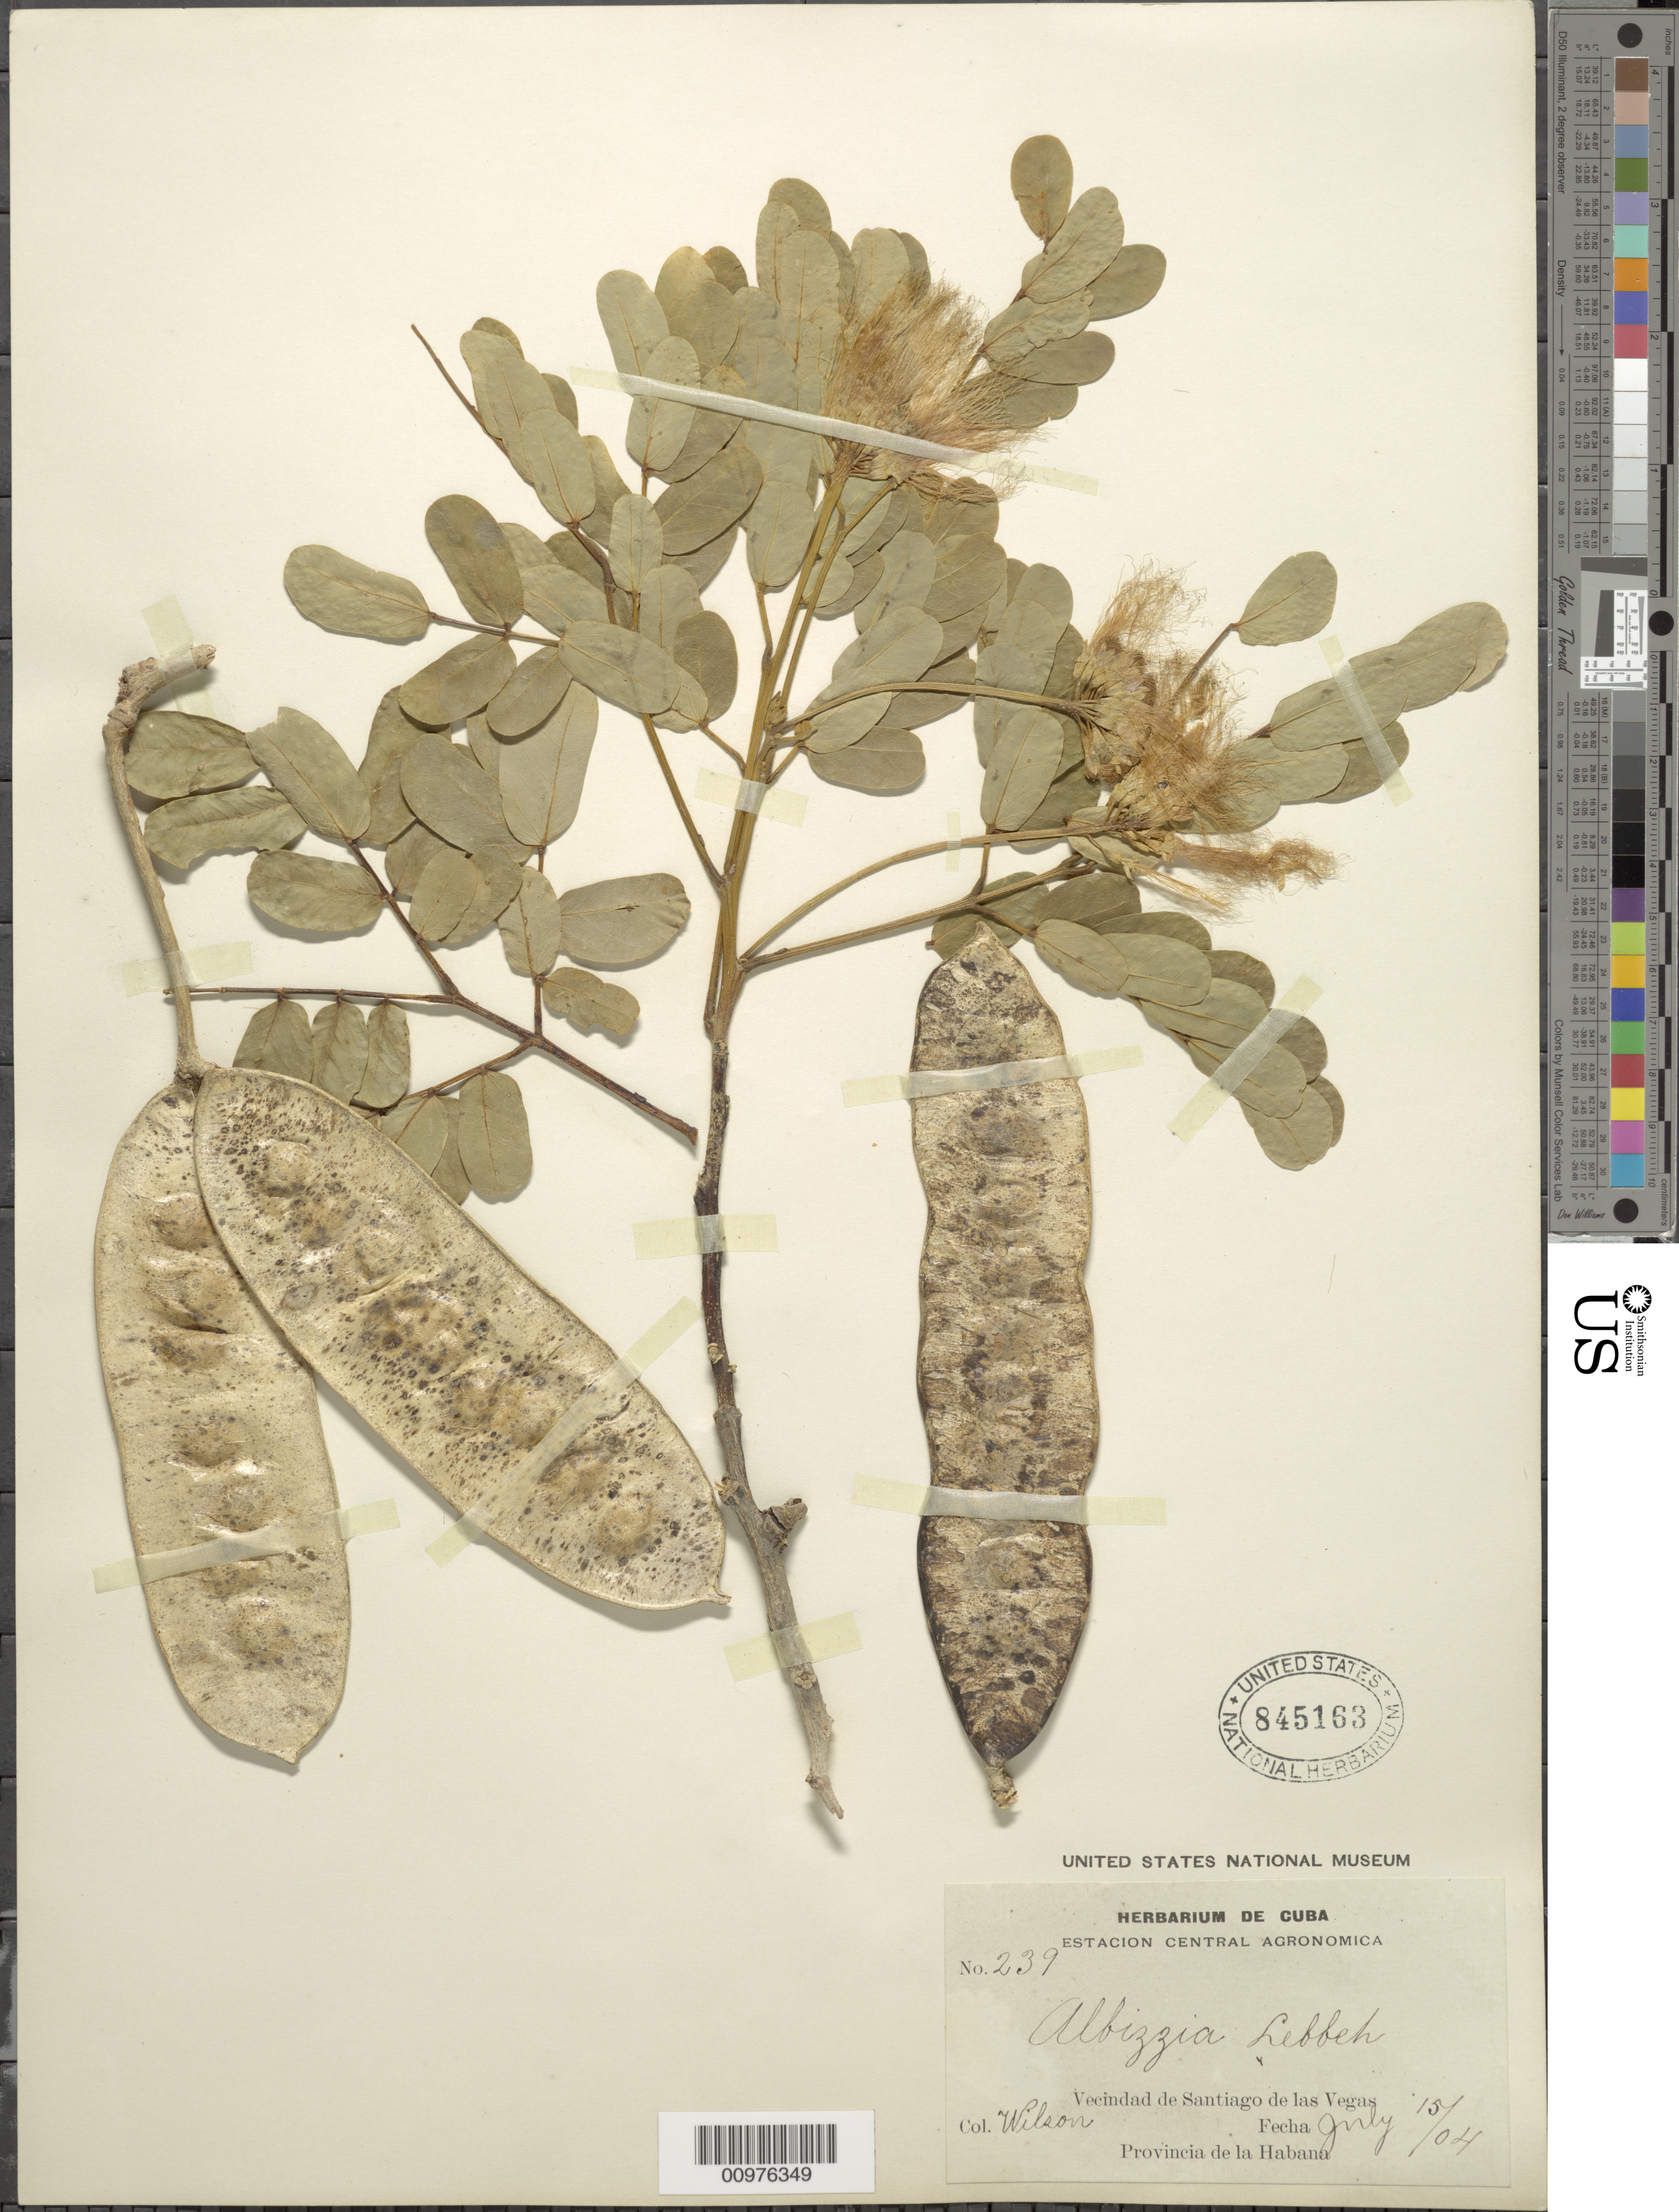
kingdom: Plantae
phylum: Tracheophyta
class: Magnoliopsida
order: Fabales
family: Fabaceae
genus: Albizia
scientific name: Albizia lebbeck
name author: (L.) Benth.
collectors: -- Wilson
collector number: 239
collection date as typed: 15 Jul 1904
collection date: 1904-07-15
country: Cuba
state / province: La Habana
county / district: Municipio Boyeros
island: Cuba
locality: Santiago de las Vegas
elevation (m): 97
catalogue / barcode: US 845163